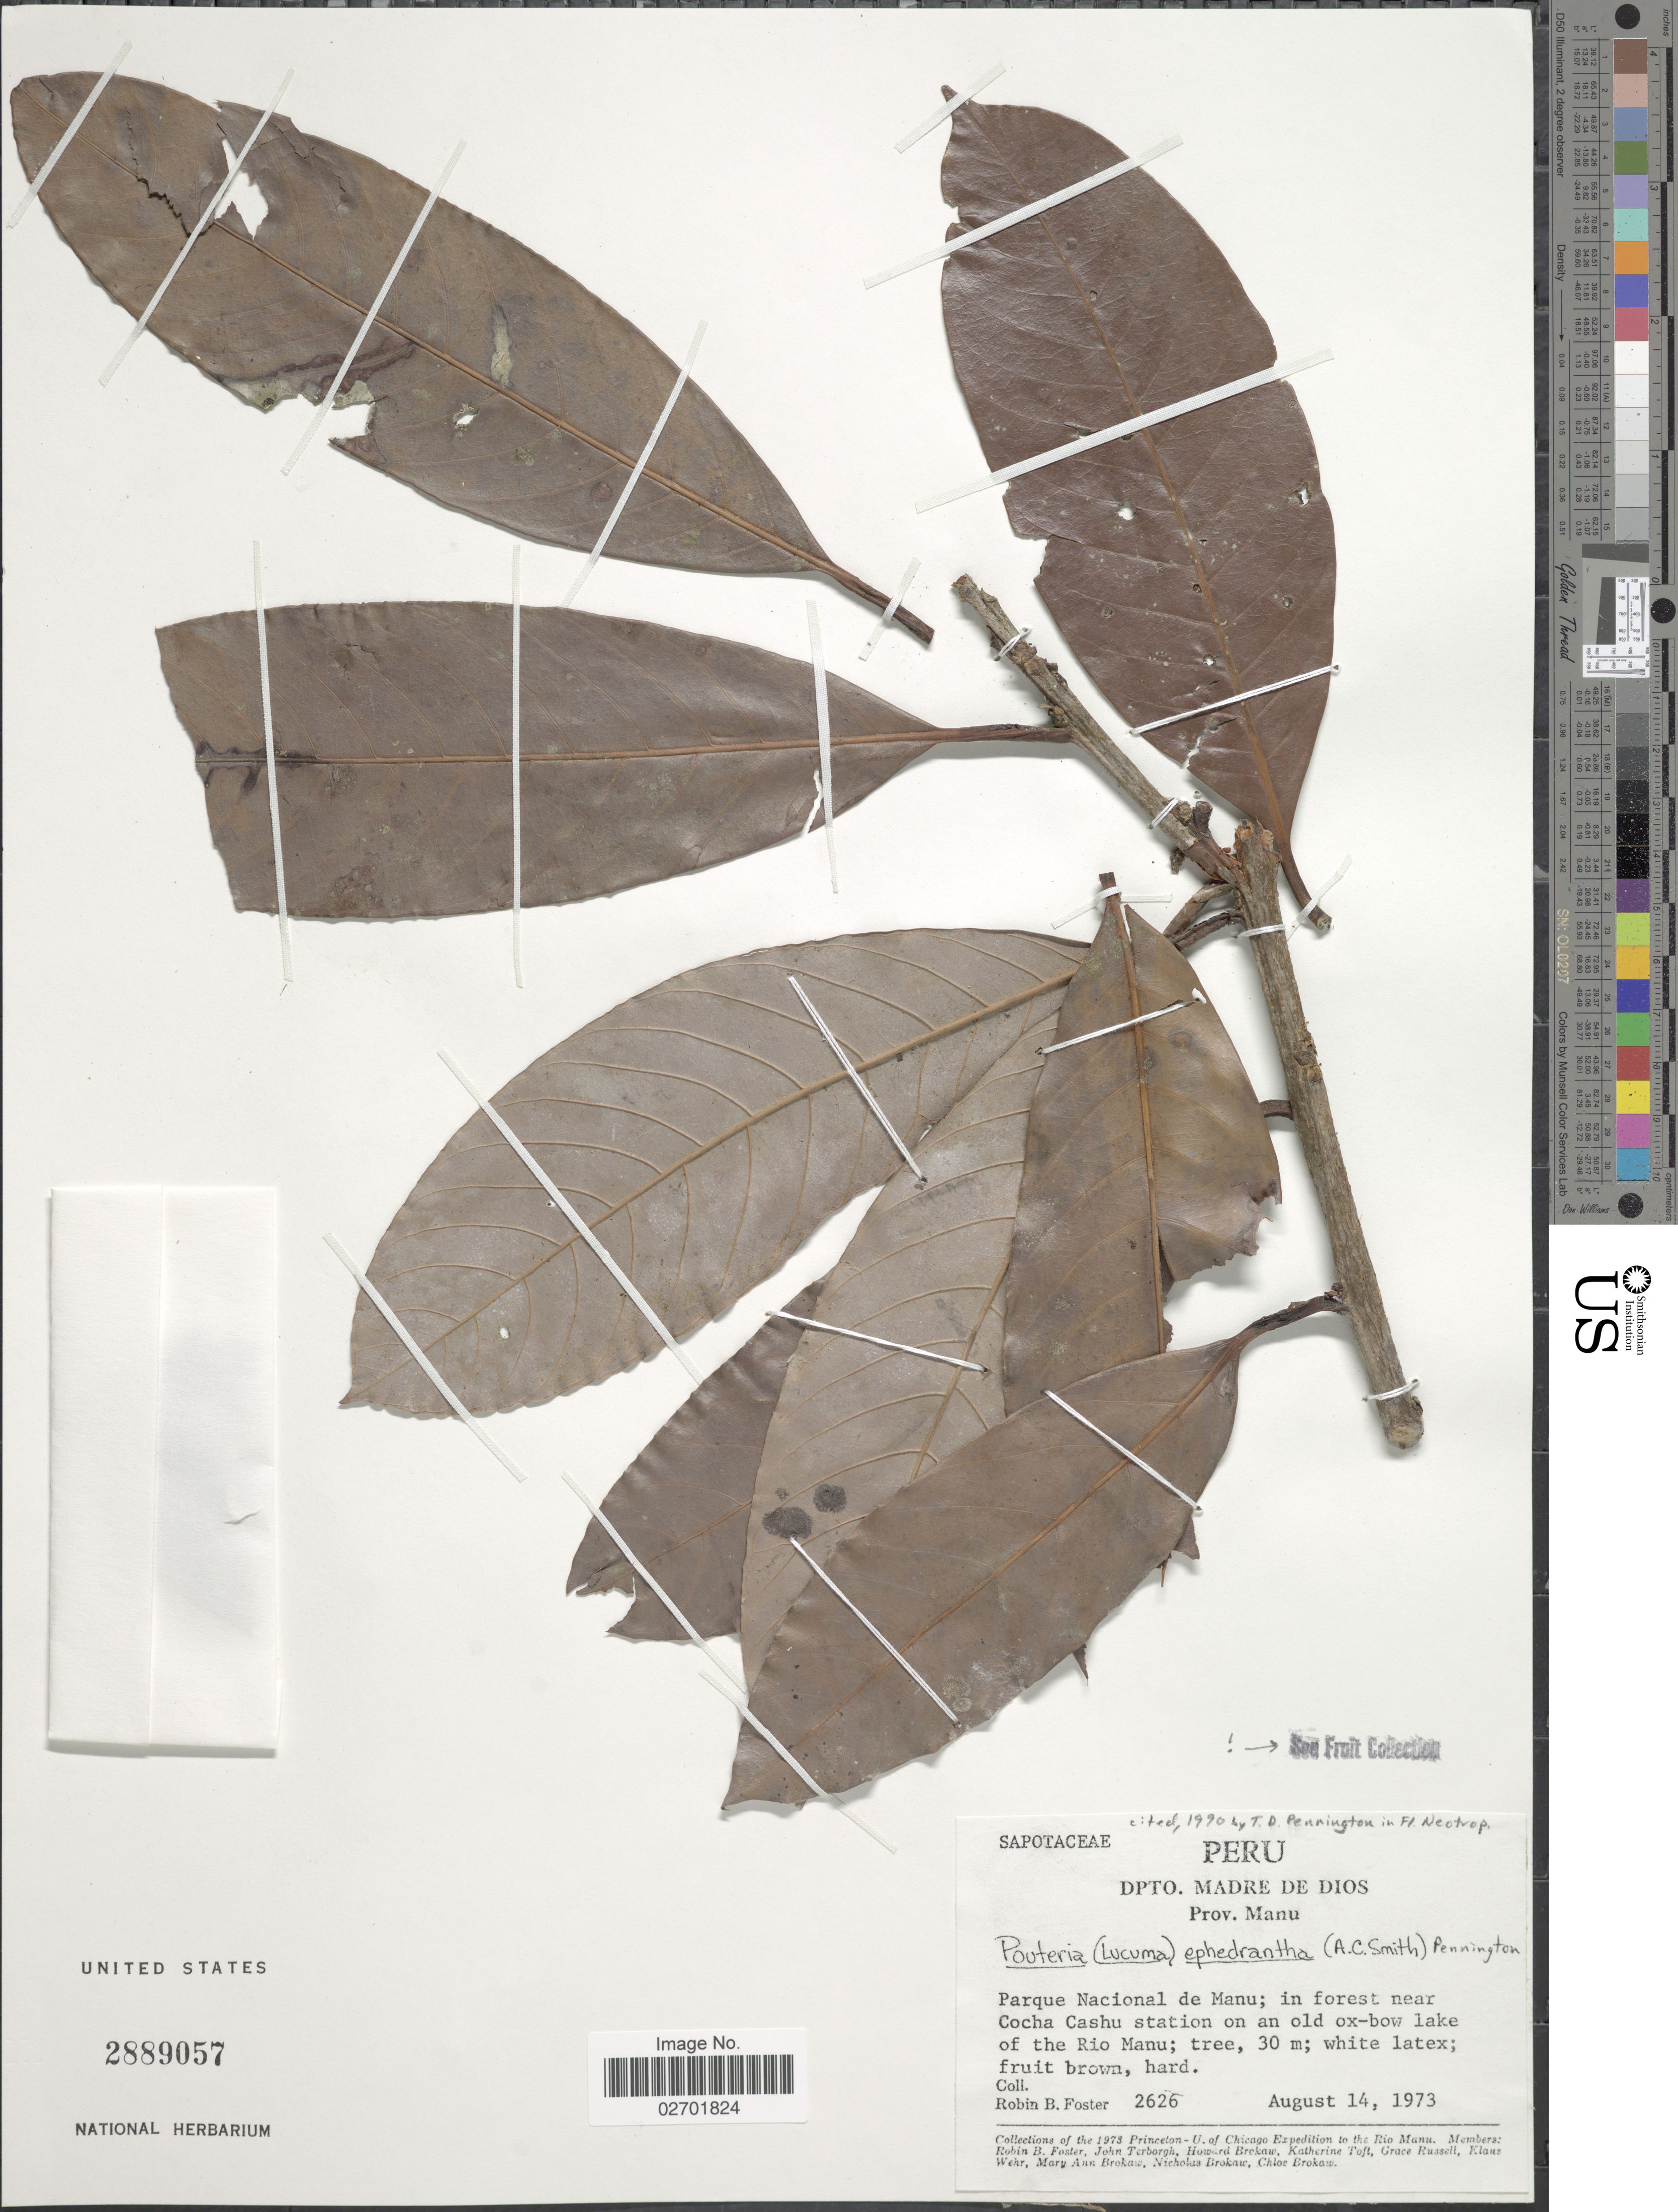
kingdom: Plantae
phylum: Tracheophyta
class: Magnoliopsida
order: Ericales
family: Sapotaceae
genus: Pouteria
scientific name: Pouteria ephedrantha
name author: (A.C. Sm.) T.D. Penn.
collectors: R. B. Foster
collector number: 2626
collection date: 1973-08-14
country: Peru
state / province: Madre de Dios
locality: Dpto. Madre de Dios, Prov. Manu, Parque nacional de Manu: in forest near Cocha Cashu station on an old ox-box lake of the Rio Manu